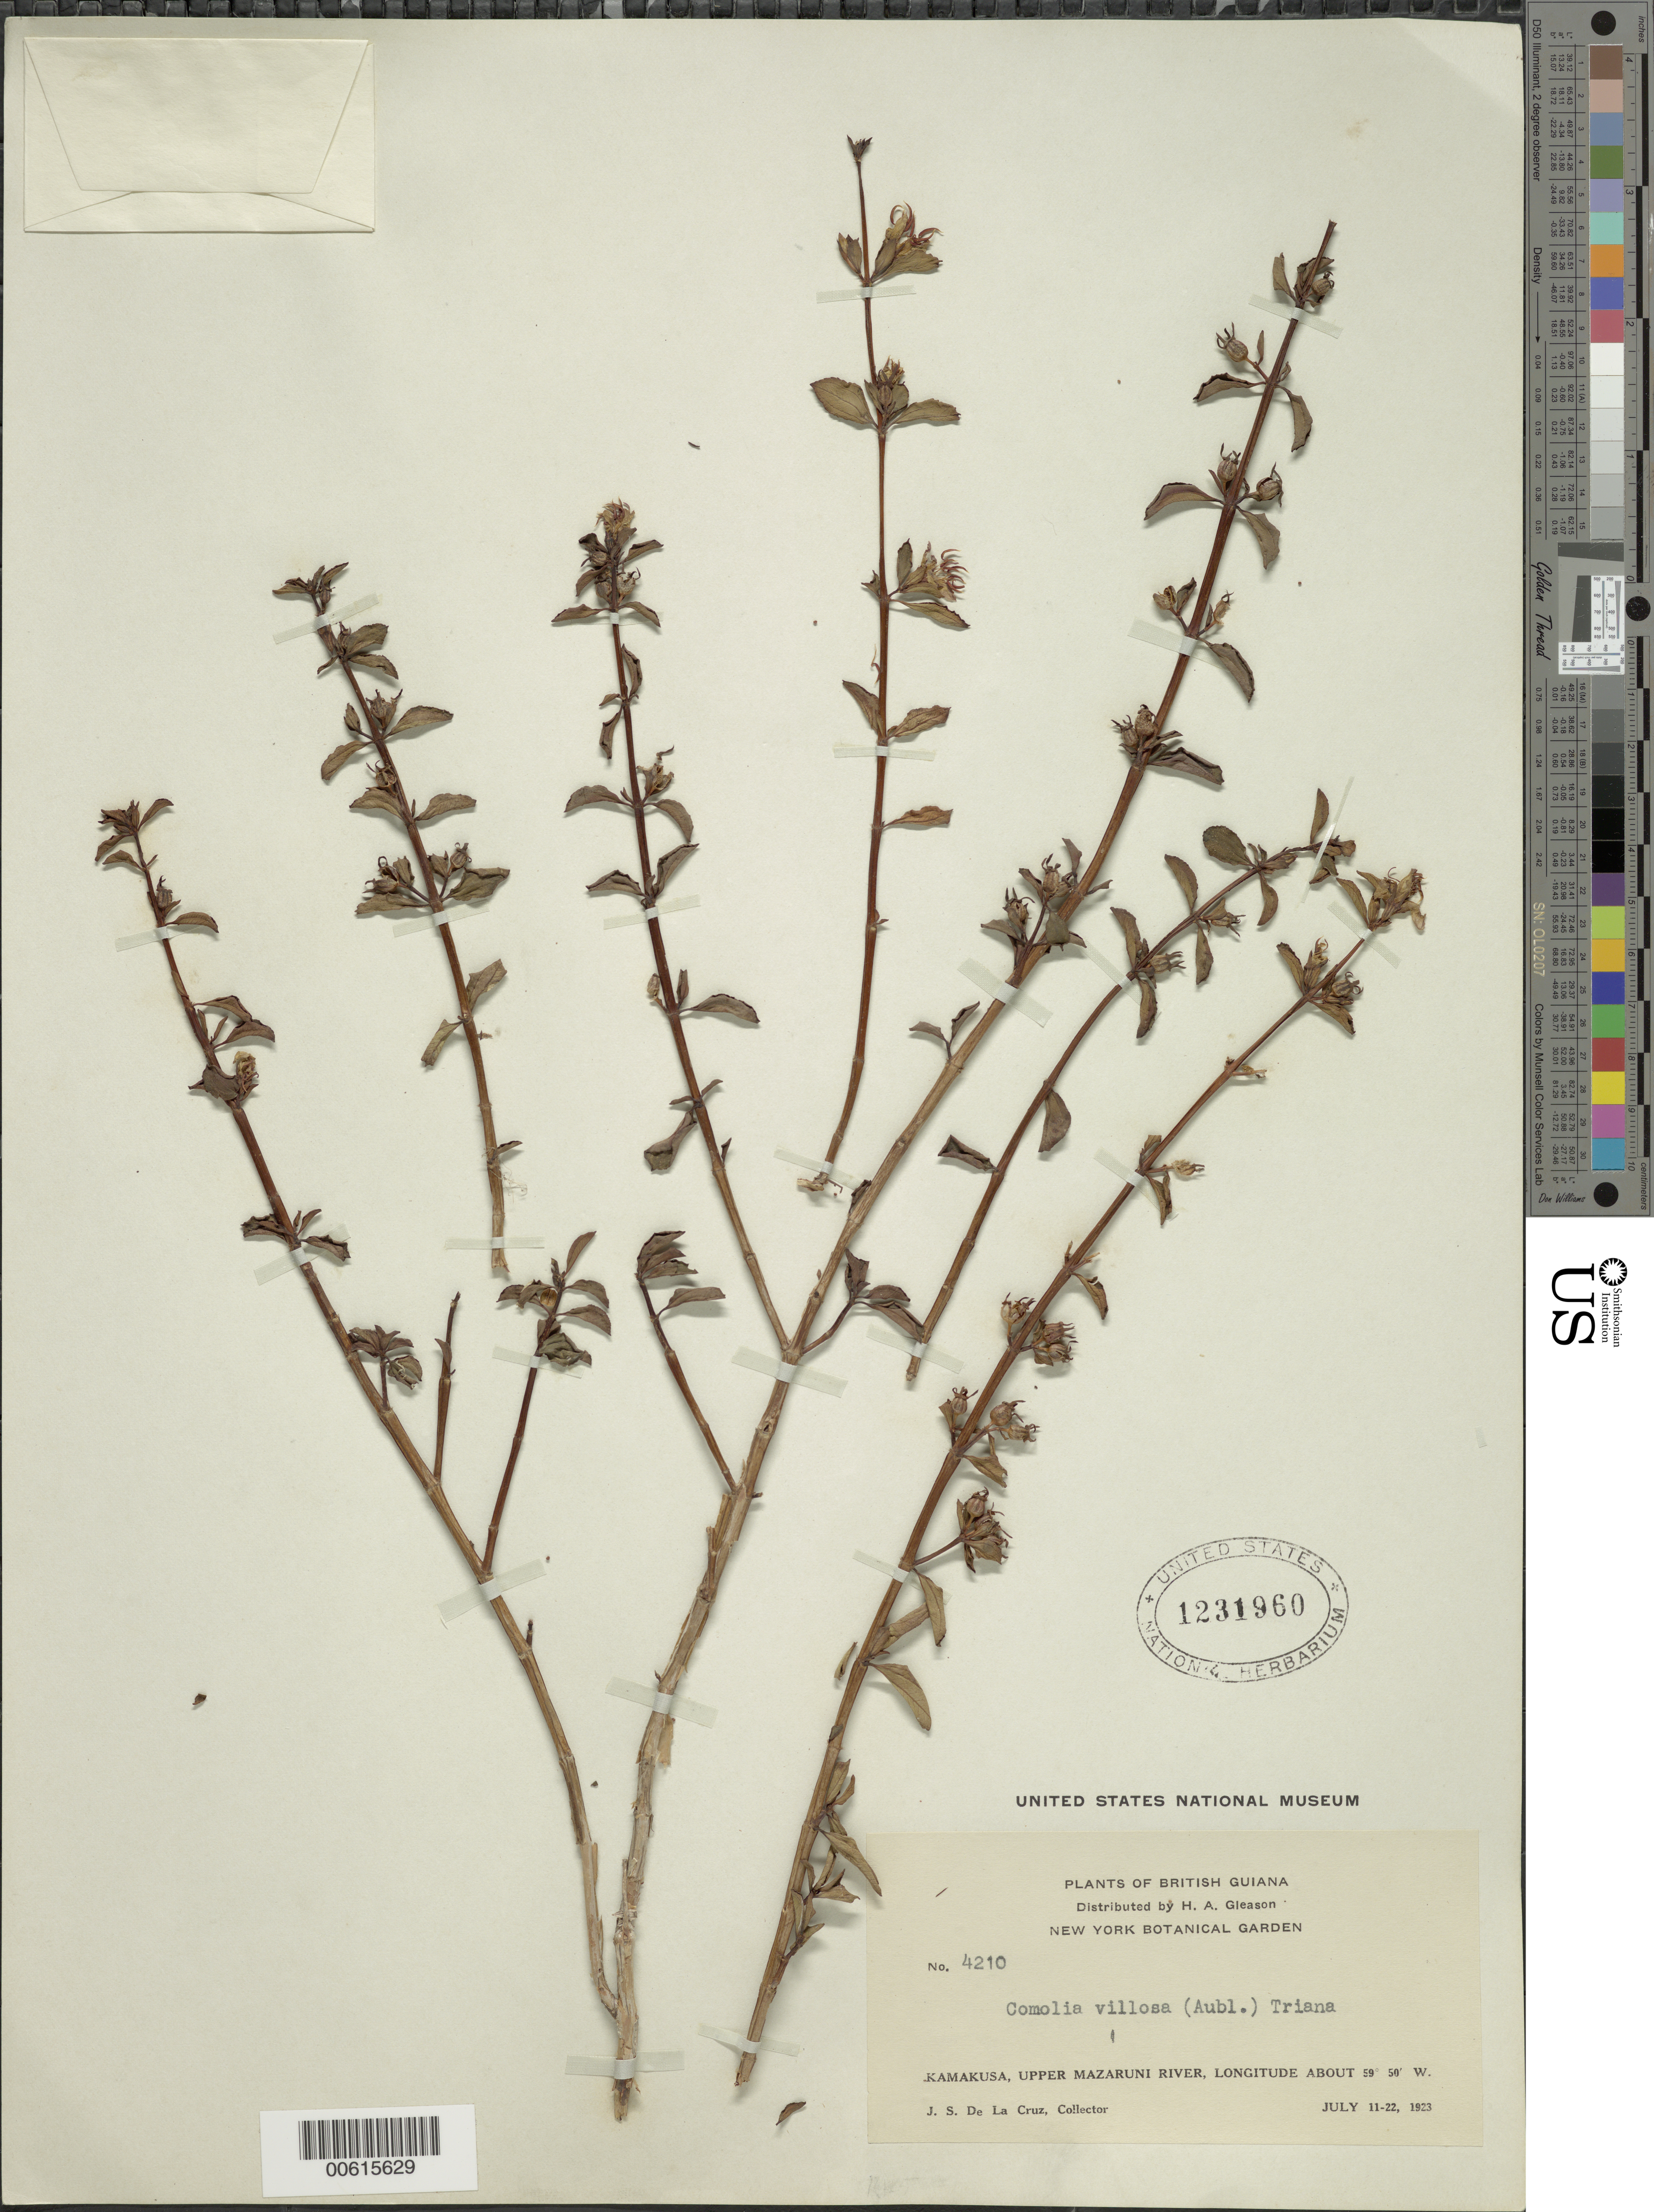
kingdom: Plantae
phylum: Tracheophyta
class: Magnoliopsida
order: Myrtales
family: Melastomataceae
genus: Comolia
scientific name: Comolia lythrarioides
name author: (Steud.) Naudin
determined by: Nunes da Silva, Diego, (RB), Jardim Botanico do Rio de Janeiro - Herbario (BRAZIL)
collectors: J. S. de la Cruz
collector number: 4210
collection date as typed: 11-Jul-23 to 22-Jul-23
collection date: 1923-07-11/1923-07-22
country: Guyana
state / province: Cuyuni-Mazaruni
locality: Kamakusa, Upper Mazaruni R.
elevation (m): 100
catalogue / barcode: US 1231960